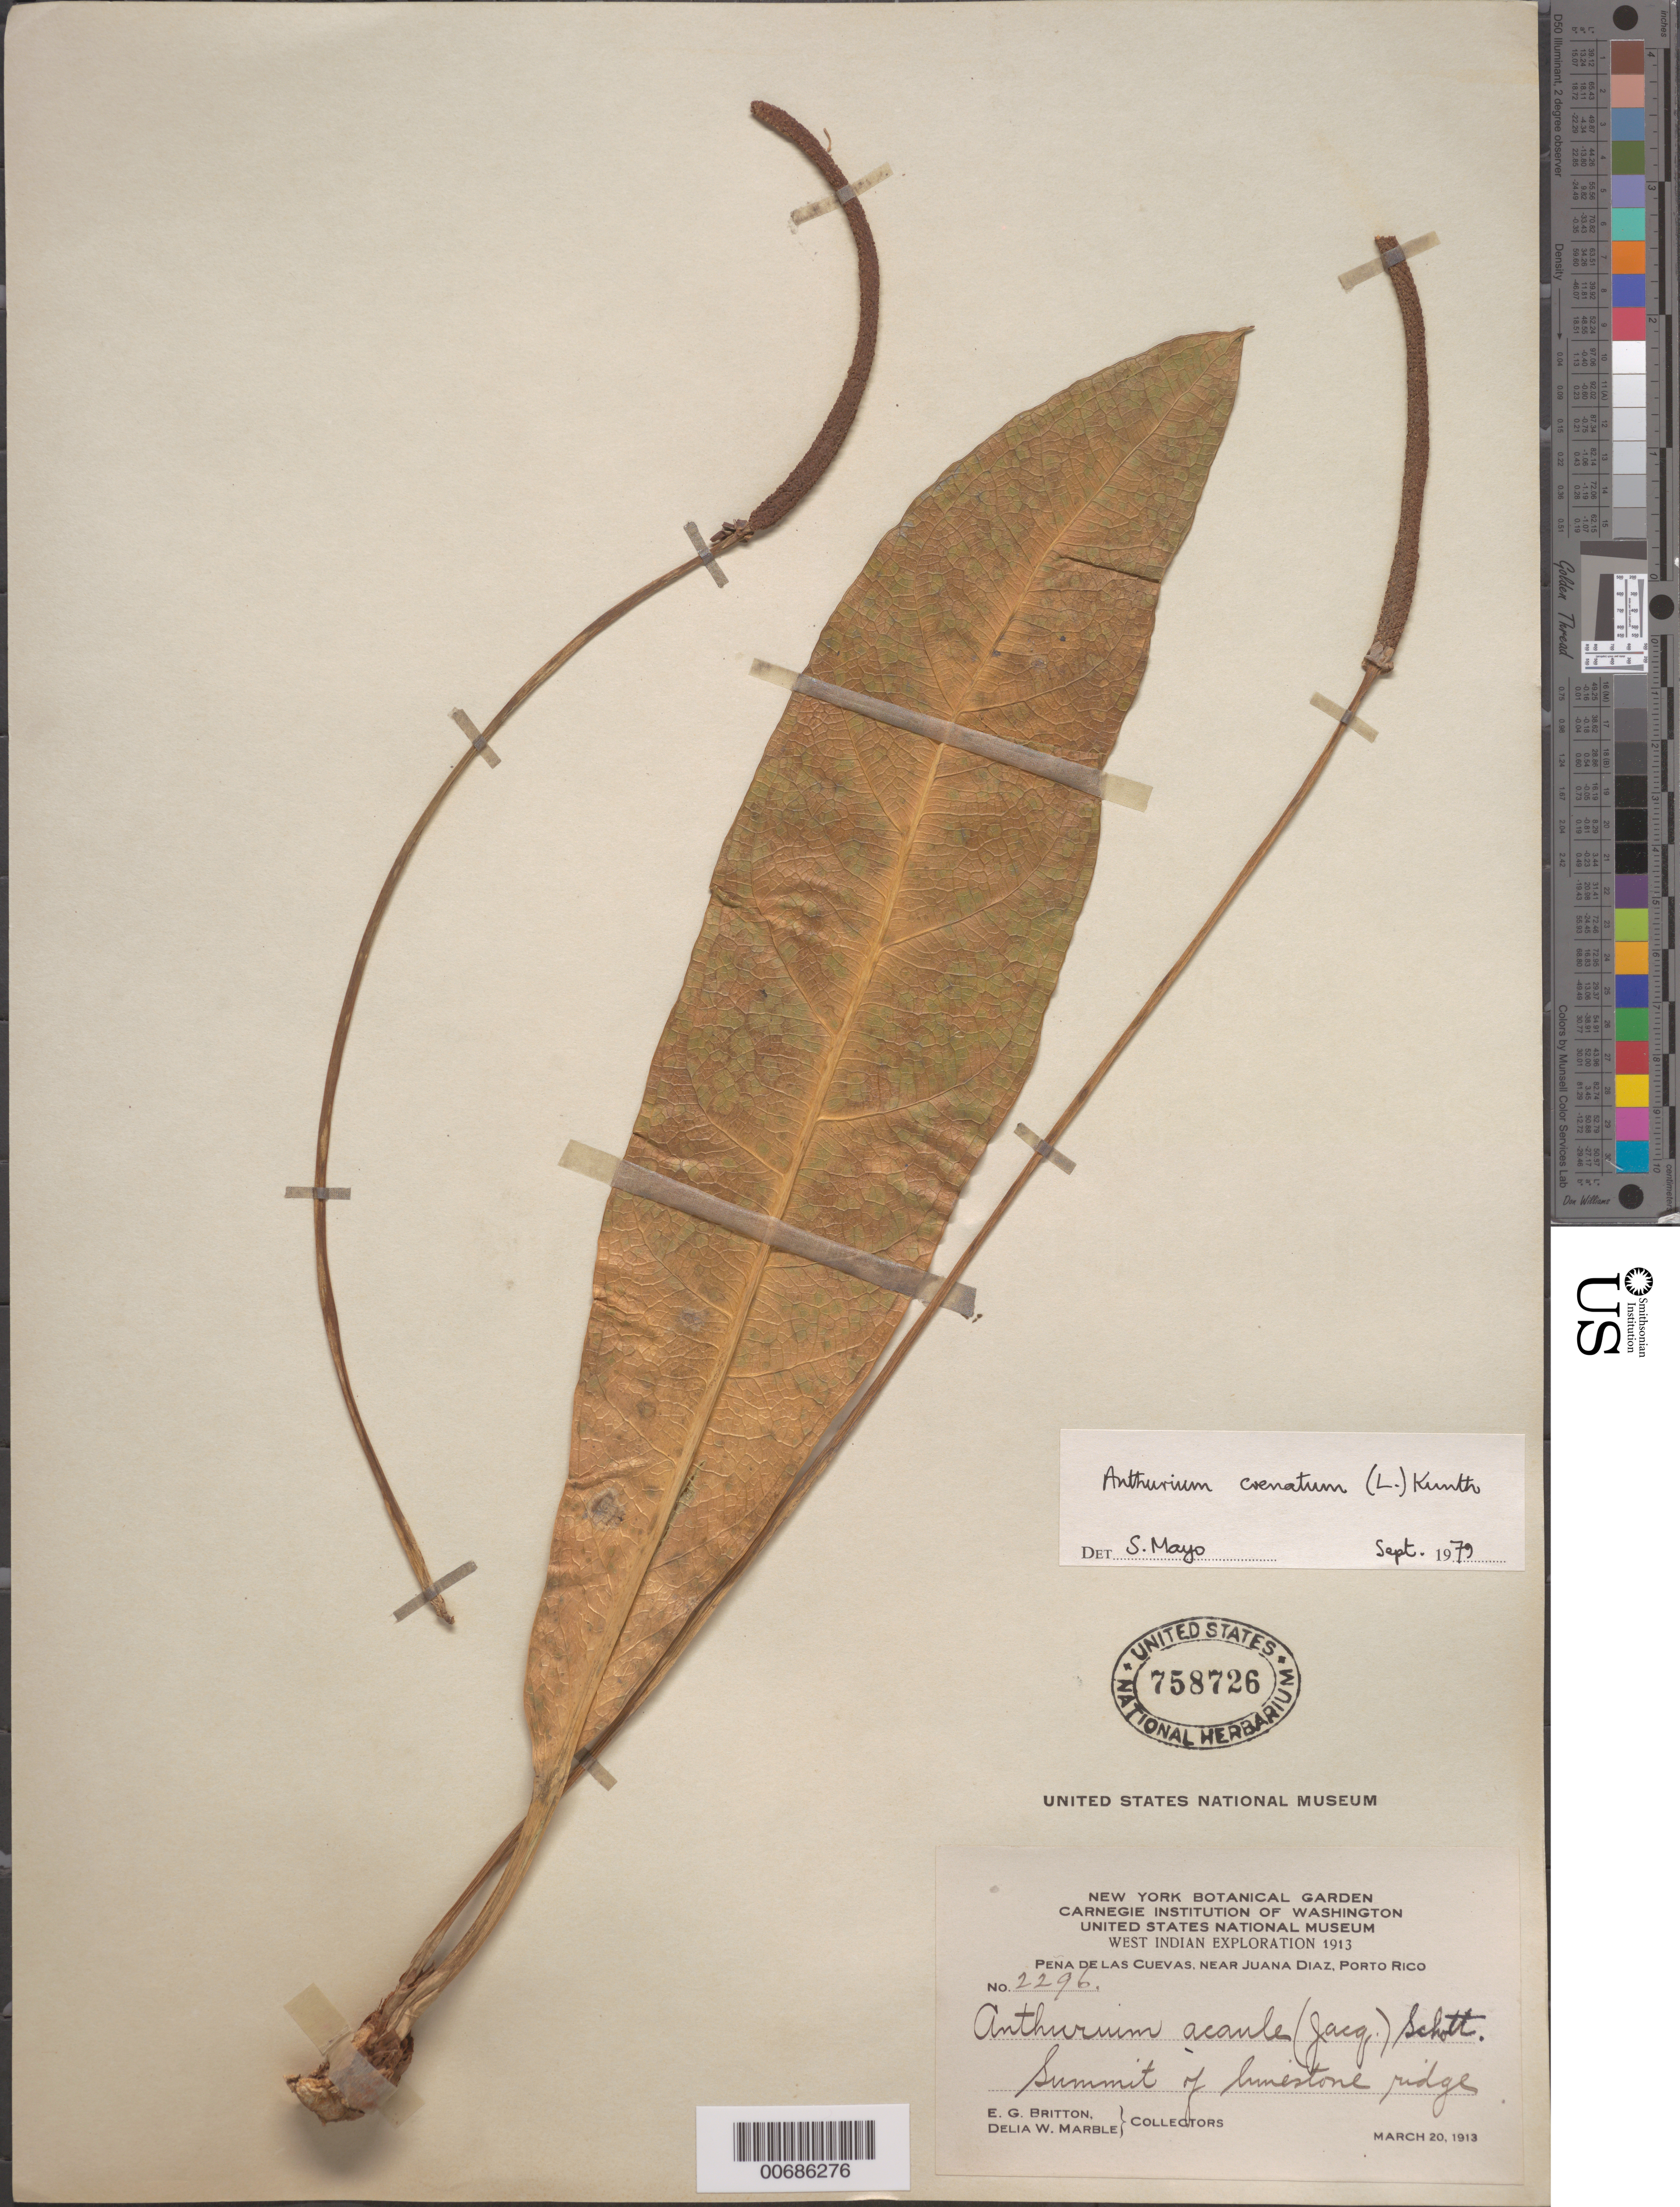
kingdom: Plantae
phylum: Tracheophyta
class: Liliopsida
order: Alismatales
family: Araceae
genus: Anthurium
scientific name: Anthurium crenatum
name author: (L.) Kunth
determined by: Mayo, S.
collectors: E. G. Britton & D. W. Marble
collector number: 2296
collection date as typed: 20 Mar 1913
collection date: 1913-03-20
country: Puerto Rico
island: Greater Antilles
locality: Pena de las Cuevas, Juana Diaz, vic of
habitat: Summit of limestone ridge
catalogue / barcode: US 758726